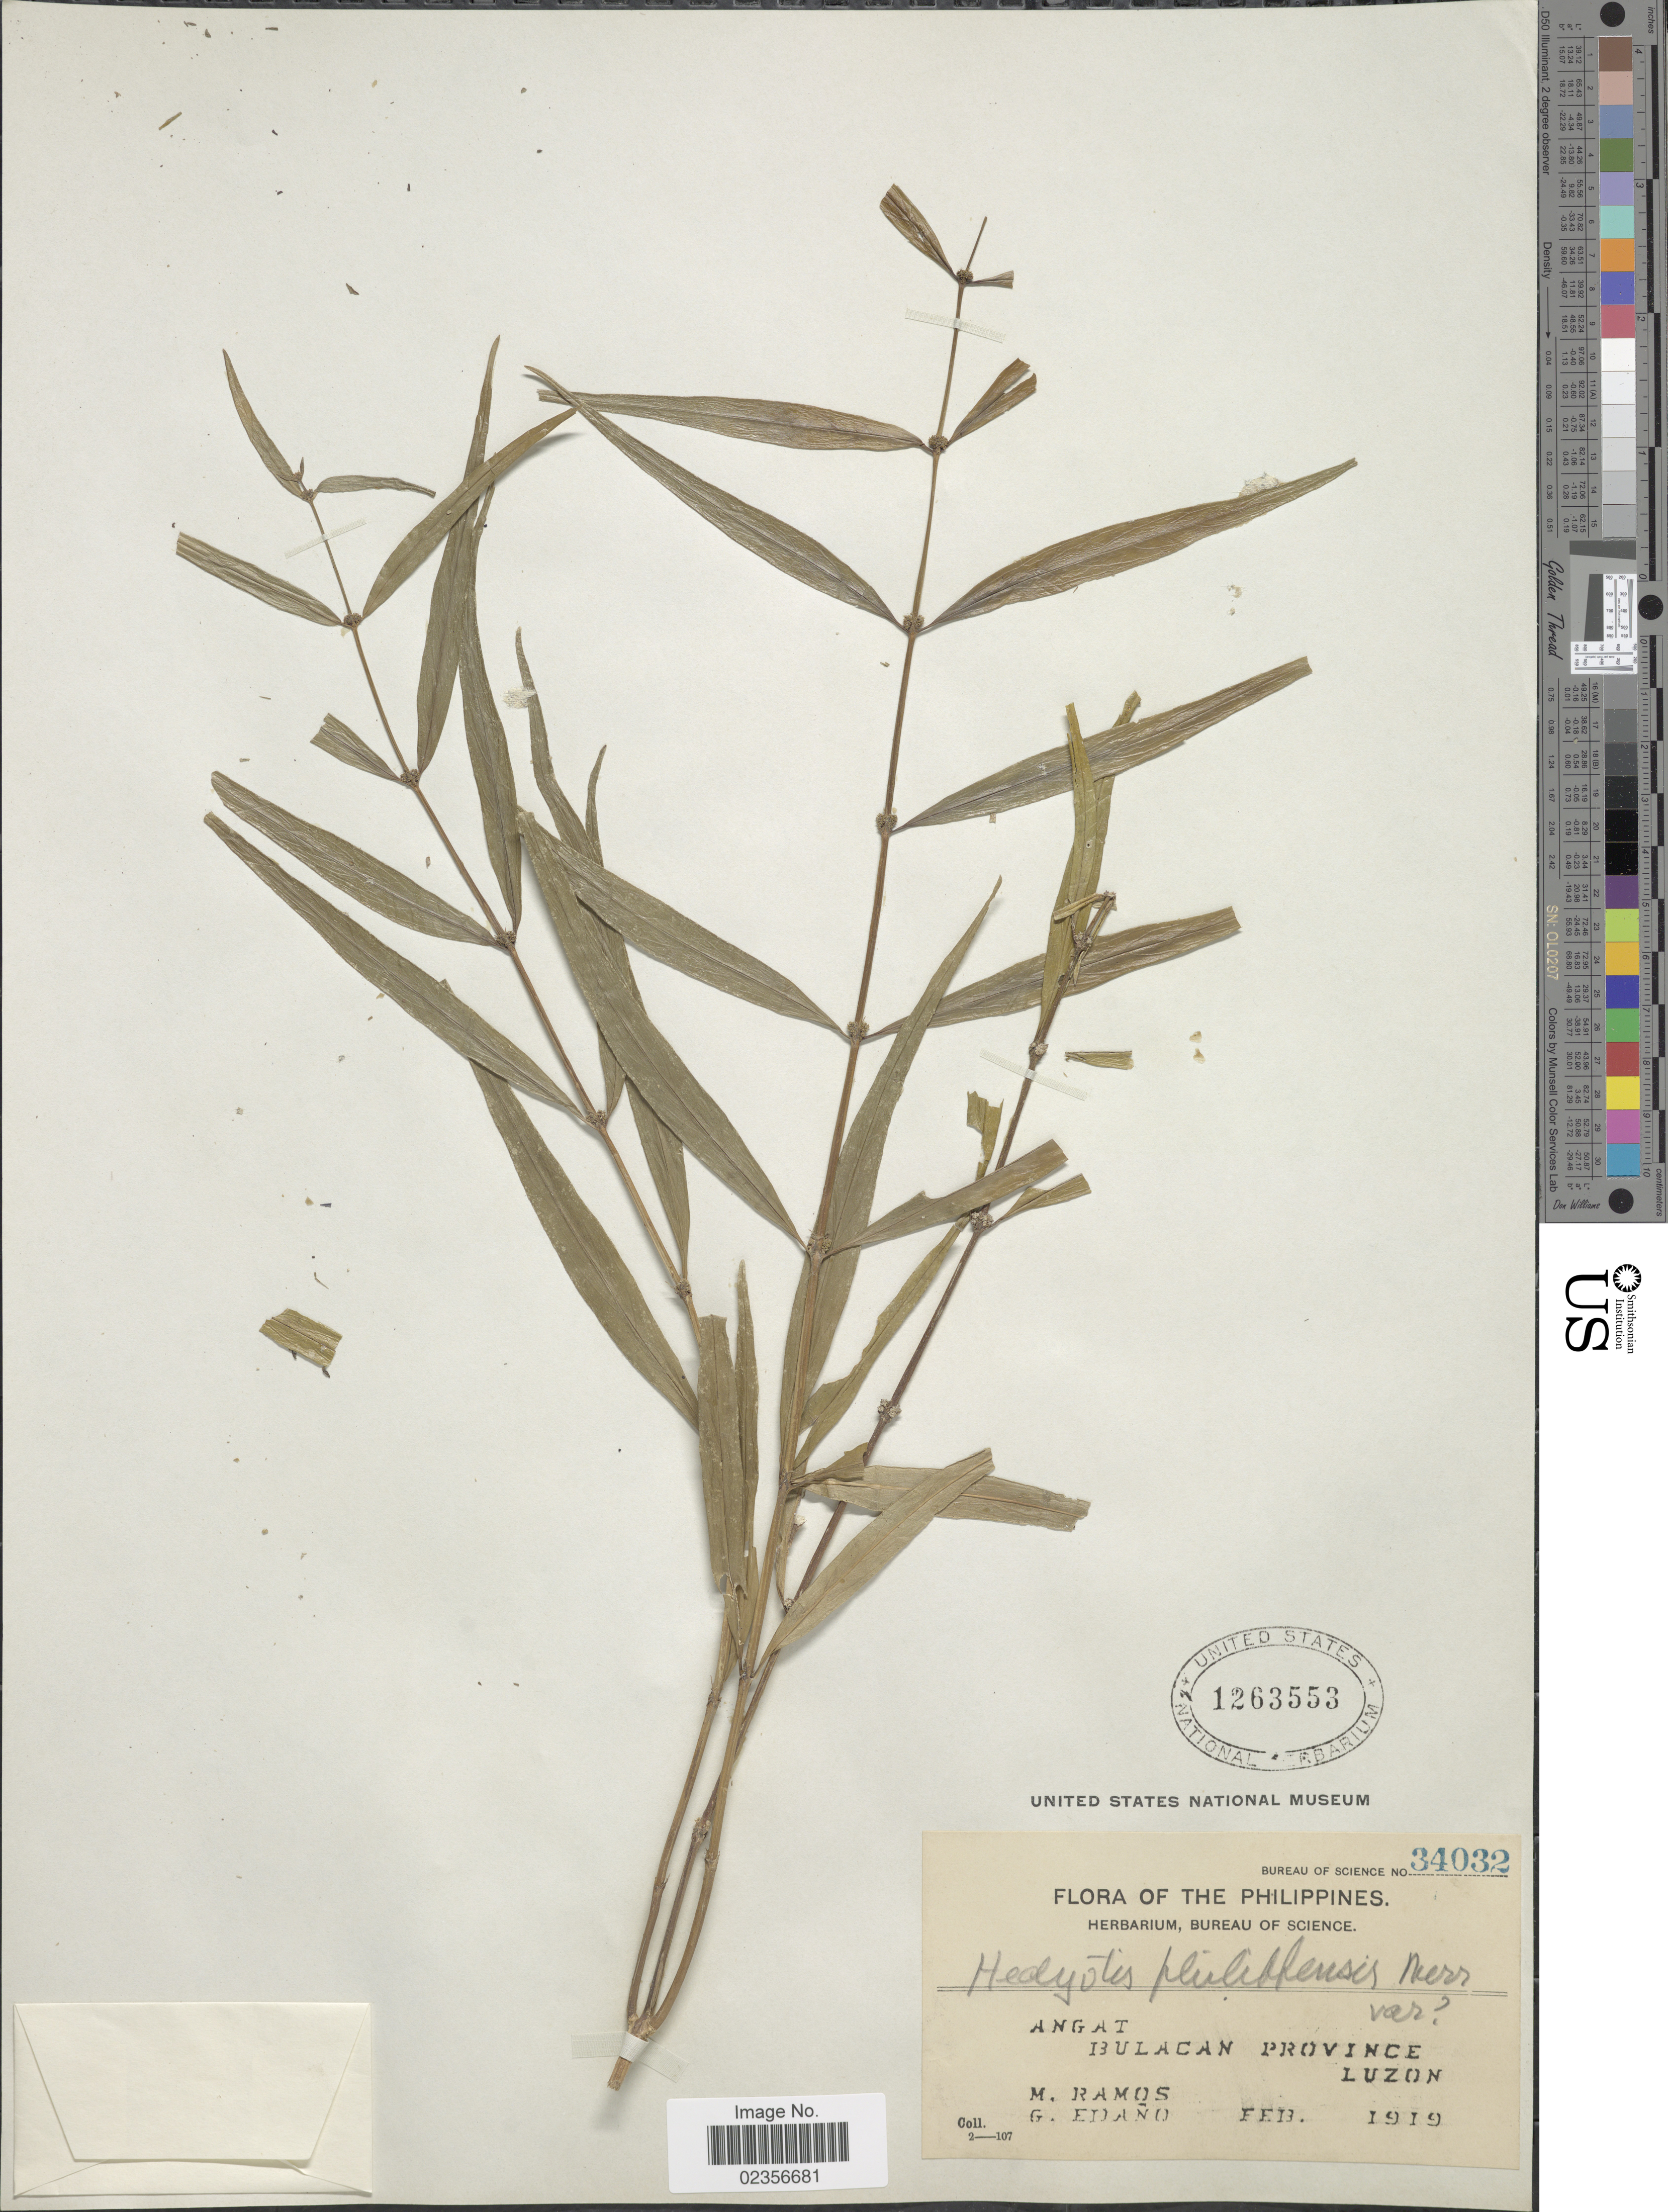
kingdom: Plantae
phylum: Tracheophyta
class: Magnoliopsida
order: Gentianales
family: Rubiaceae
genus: Hedyotis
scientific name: Hedyotis philippensis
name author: (Willd. ex Spreng.) Merr. ex C.B. Rob.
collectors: M. Ramos & G. Edaño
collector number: Bureau of Science 34032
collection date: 1919-02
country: Philippines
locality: Angat. Bulacan Province Luzon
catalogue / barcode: US 1263553